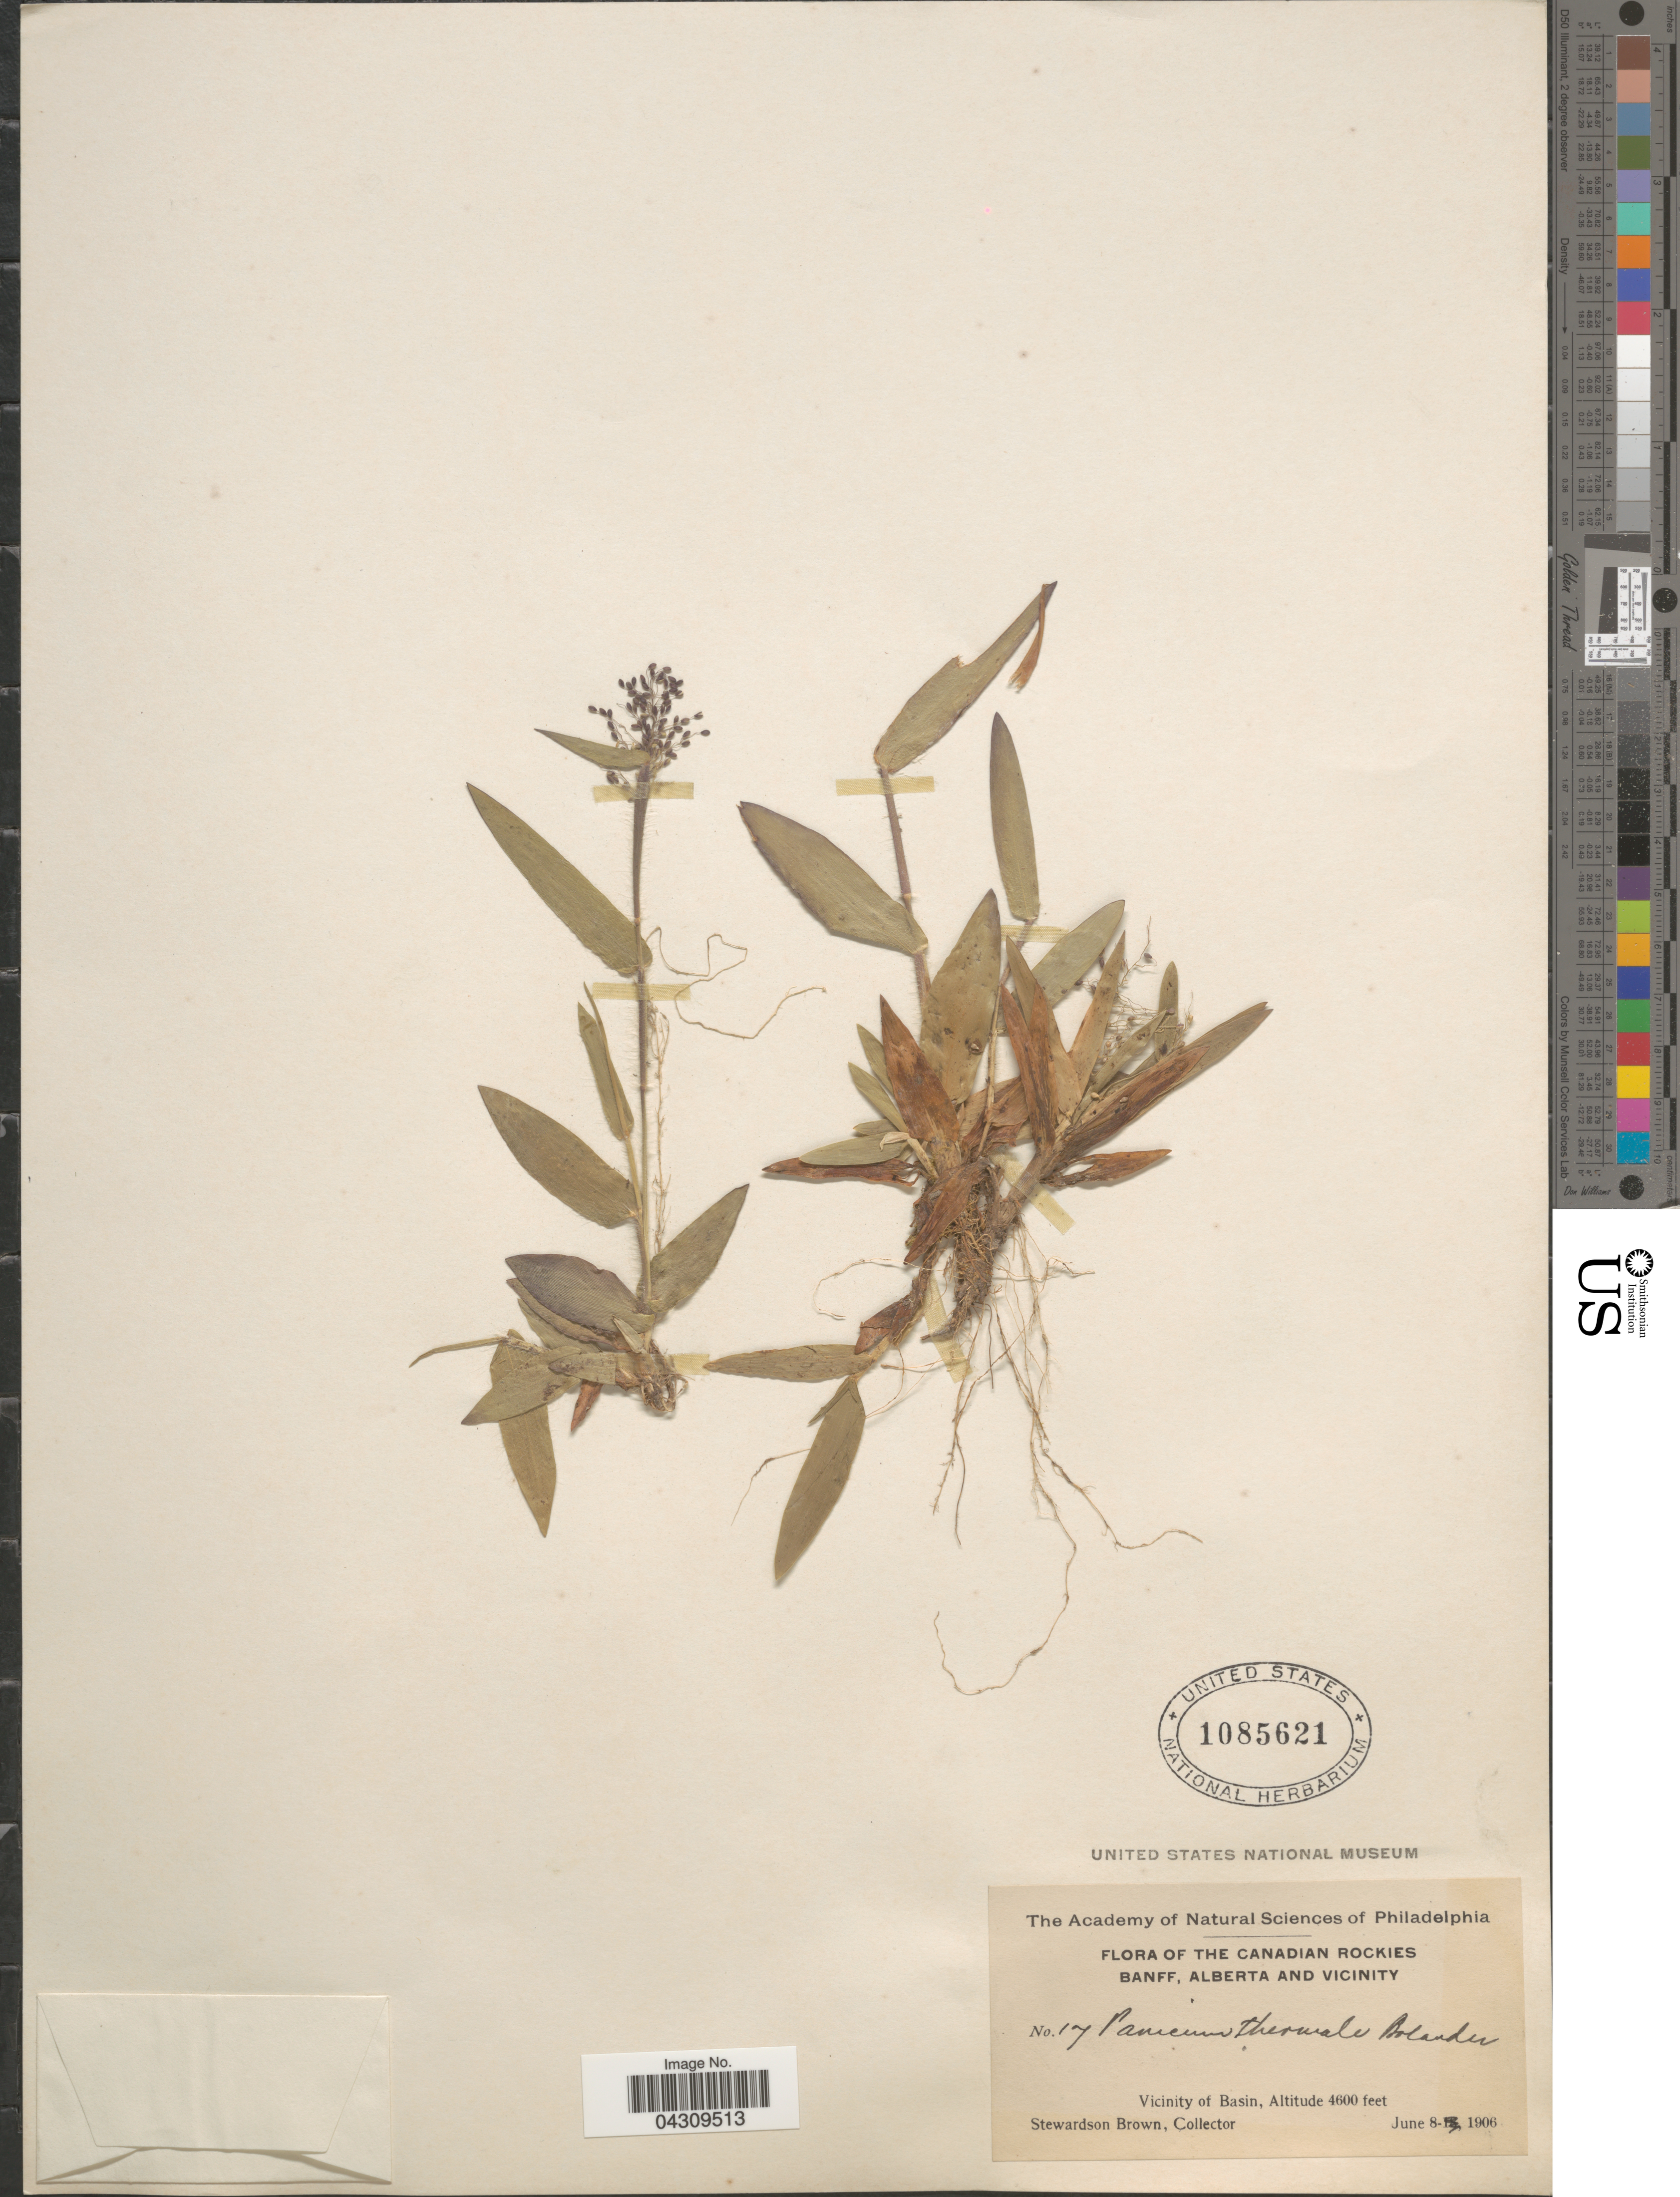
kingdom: Plantae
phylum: Tracheophyta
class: Liliopsida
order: Poales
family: Poaceae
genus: Dichanthelium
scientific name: Dichanthelium acuminatum var. acuminatum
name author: (Sw.) Gould & C.A. Clark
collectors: S. Brown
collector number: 17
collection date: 1906-06-08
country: Canada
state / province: Alberta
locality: The Canadian Rockies. Banff, Alberta and Vicinity. Vicinity of Basin.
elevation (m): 1402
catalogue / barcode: US 1085621